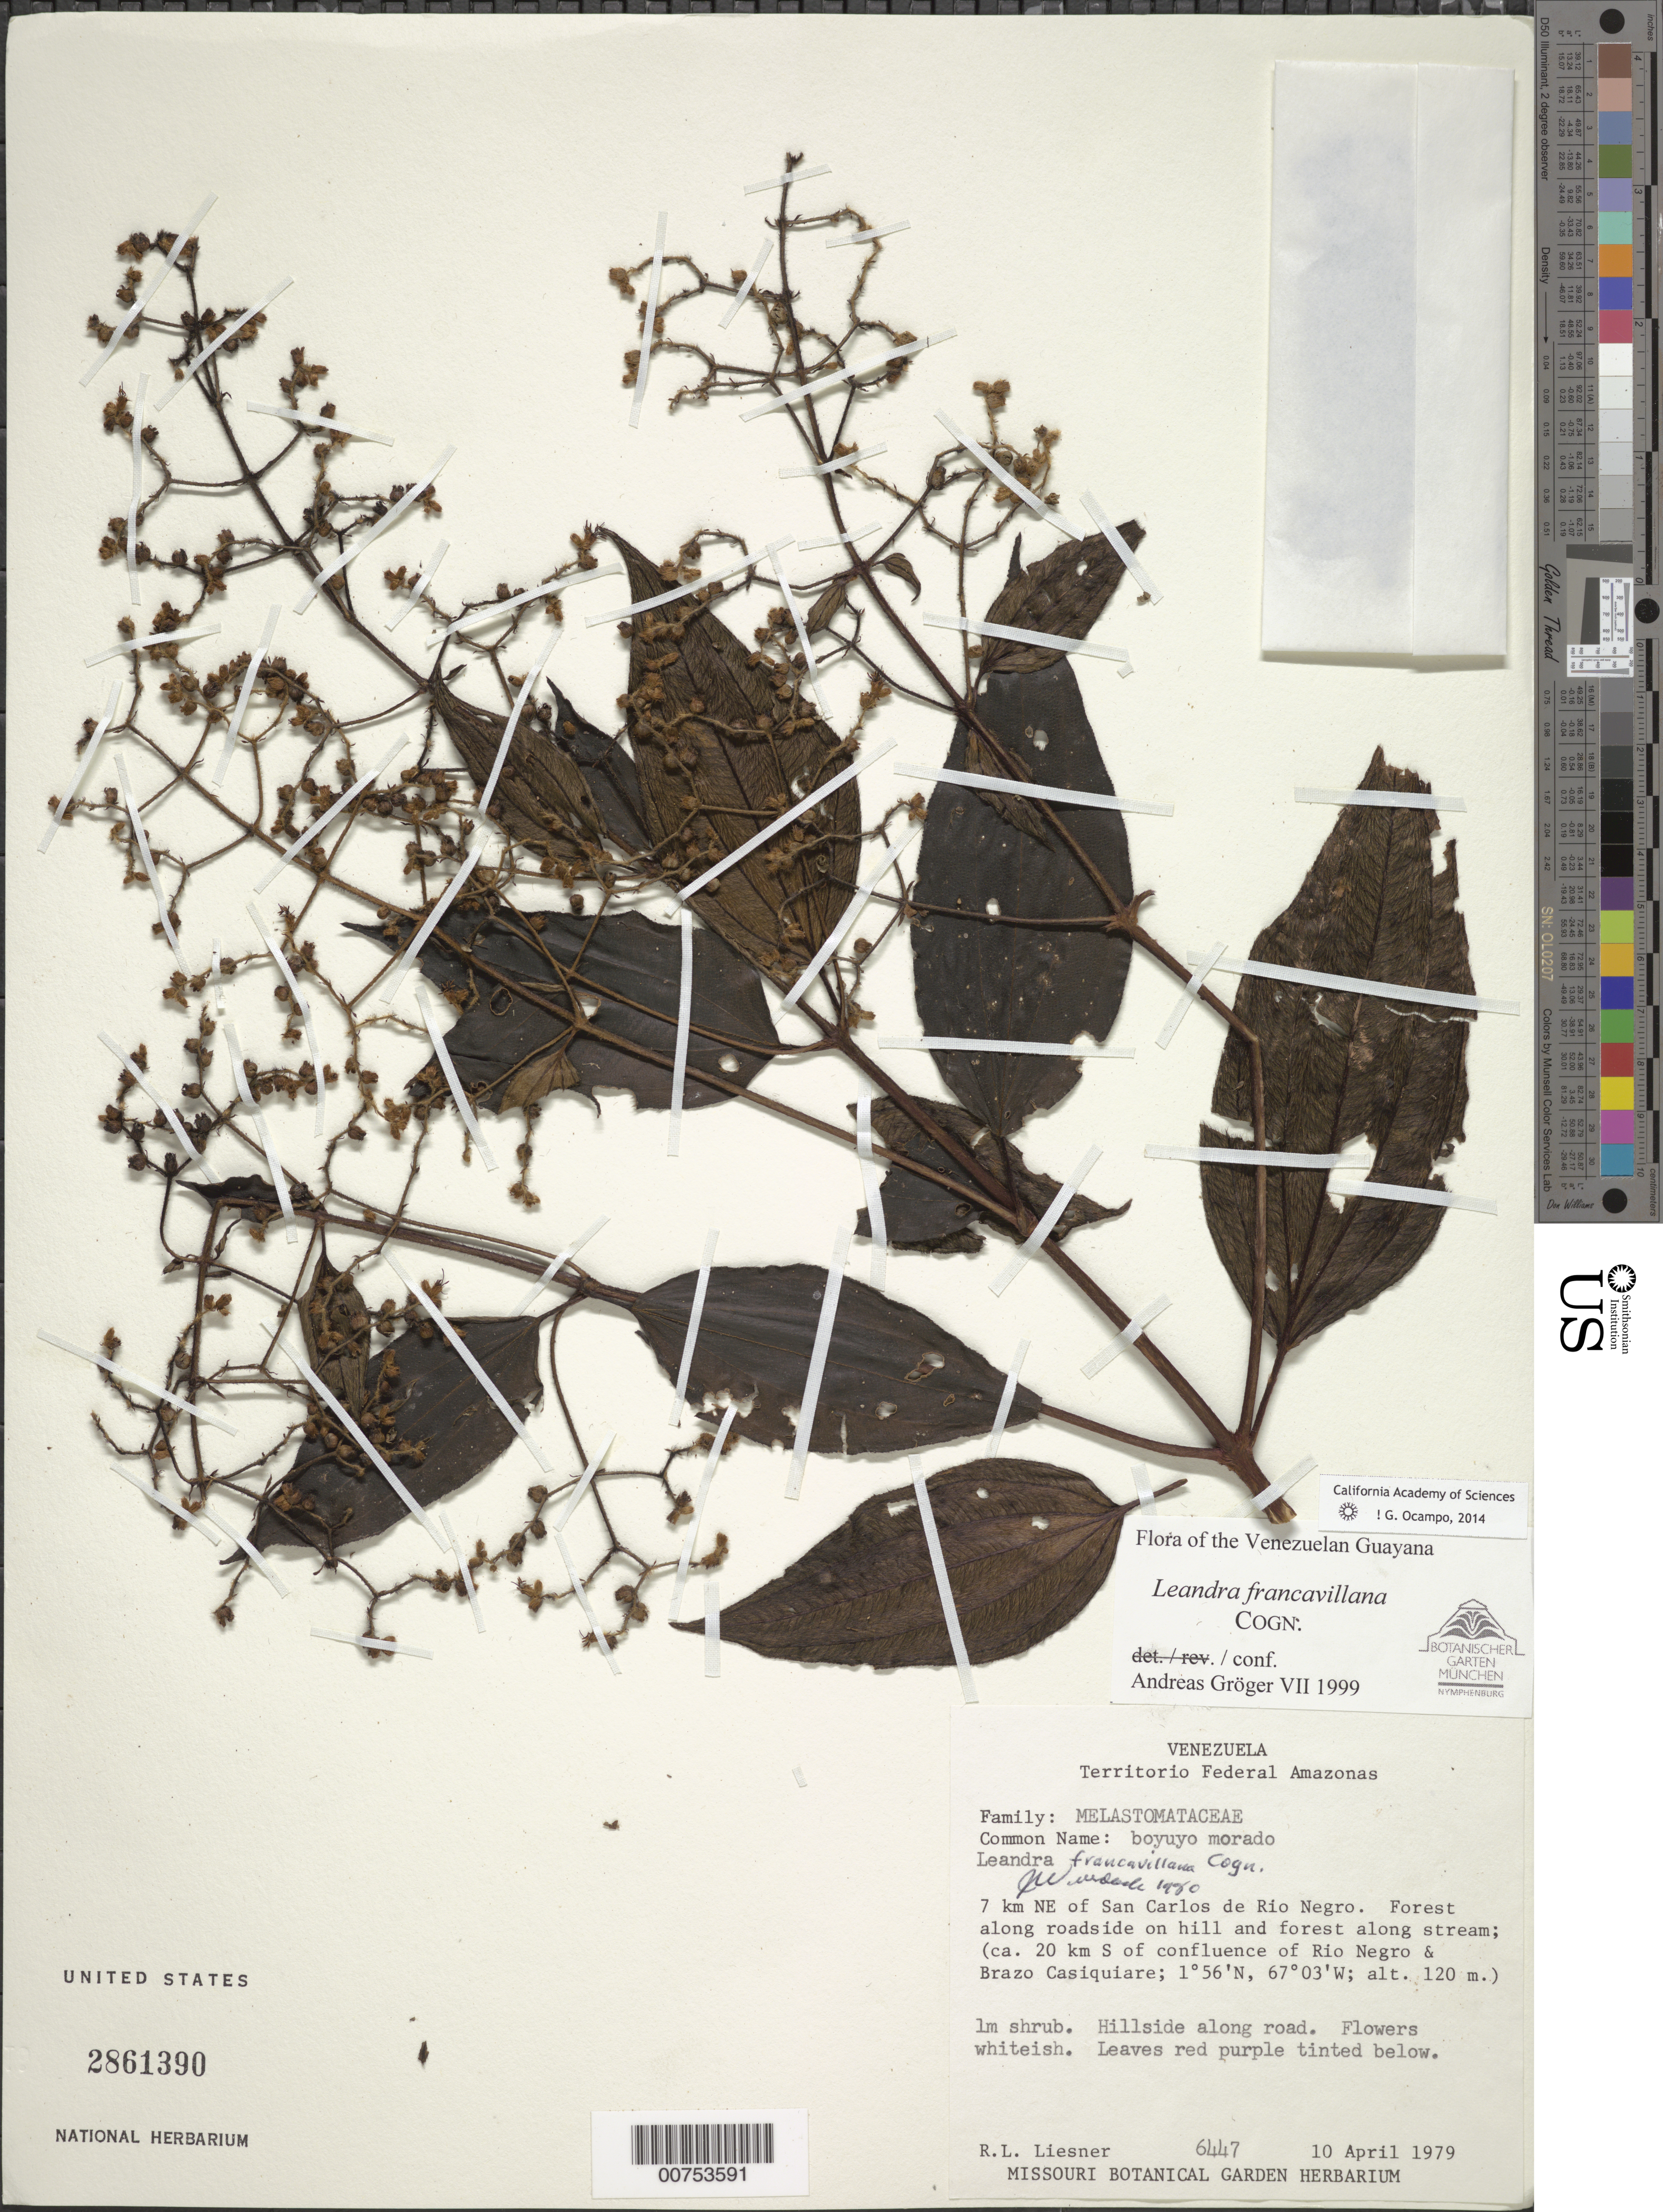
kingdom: Plantae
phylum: Tracheophyta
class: Magnoliopsida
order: Myrtales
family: Melastomataceae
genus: Leandra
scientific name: Leandra francavillana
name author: Cogn.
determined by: Gröger, A.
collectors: R. L. Liesner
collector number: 6447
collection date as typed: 10-Apr-79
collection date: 1979-04-10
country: Venezuela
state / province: Amazonas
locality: San Carlos de Río Negro, 7 km NE of; about 20 km S of confluence of Río Negro and Brazo Casiquiare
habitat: Hillside along road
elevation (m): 120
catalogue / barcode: US 2861390